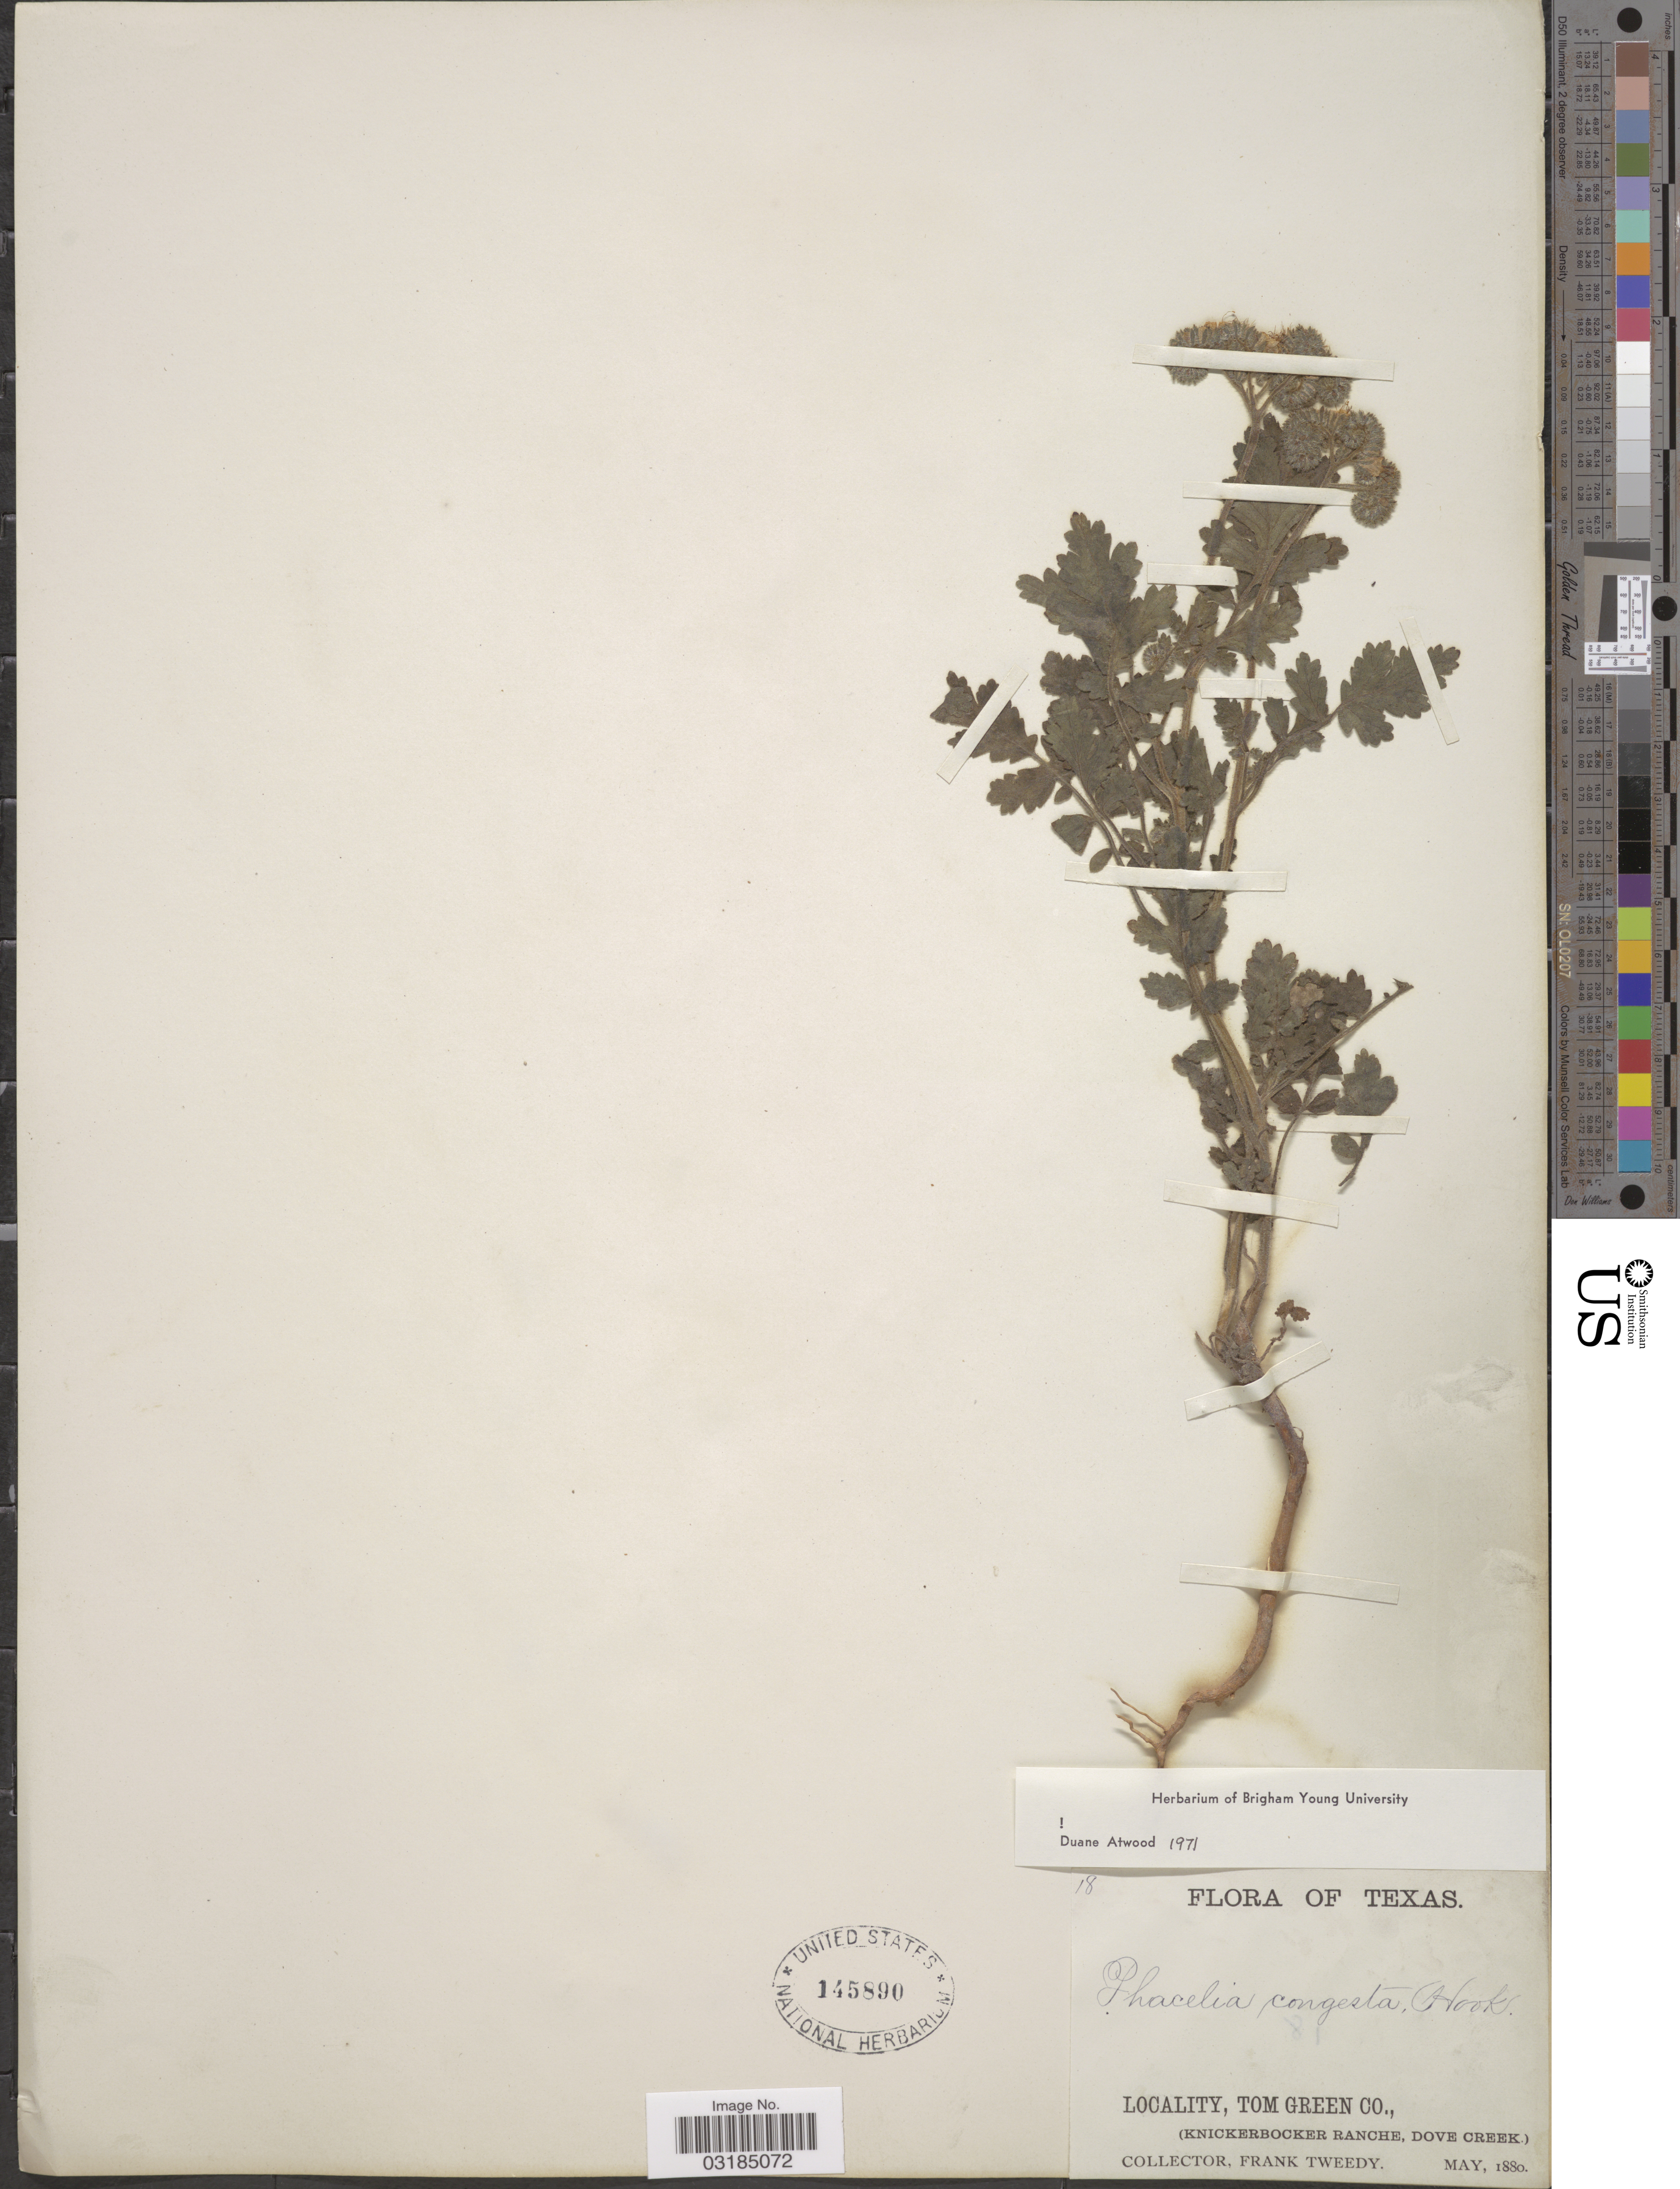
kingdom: Plantae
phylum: Tracheophyta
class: Magnoliopsida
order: Boraginales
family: Hydrophyllaceae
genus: Phacelia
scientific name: Phacelia congesta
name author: Hook.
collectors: F. Tweedy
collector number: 18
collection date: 1880-05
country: United States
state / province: Texas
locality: Tom Green Co., (Knickerbocker Ranche, Dove Creek.).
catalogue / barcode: US 145890